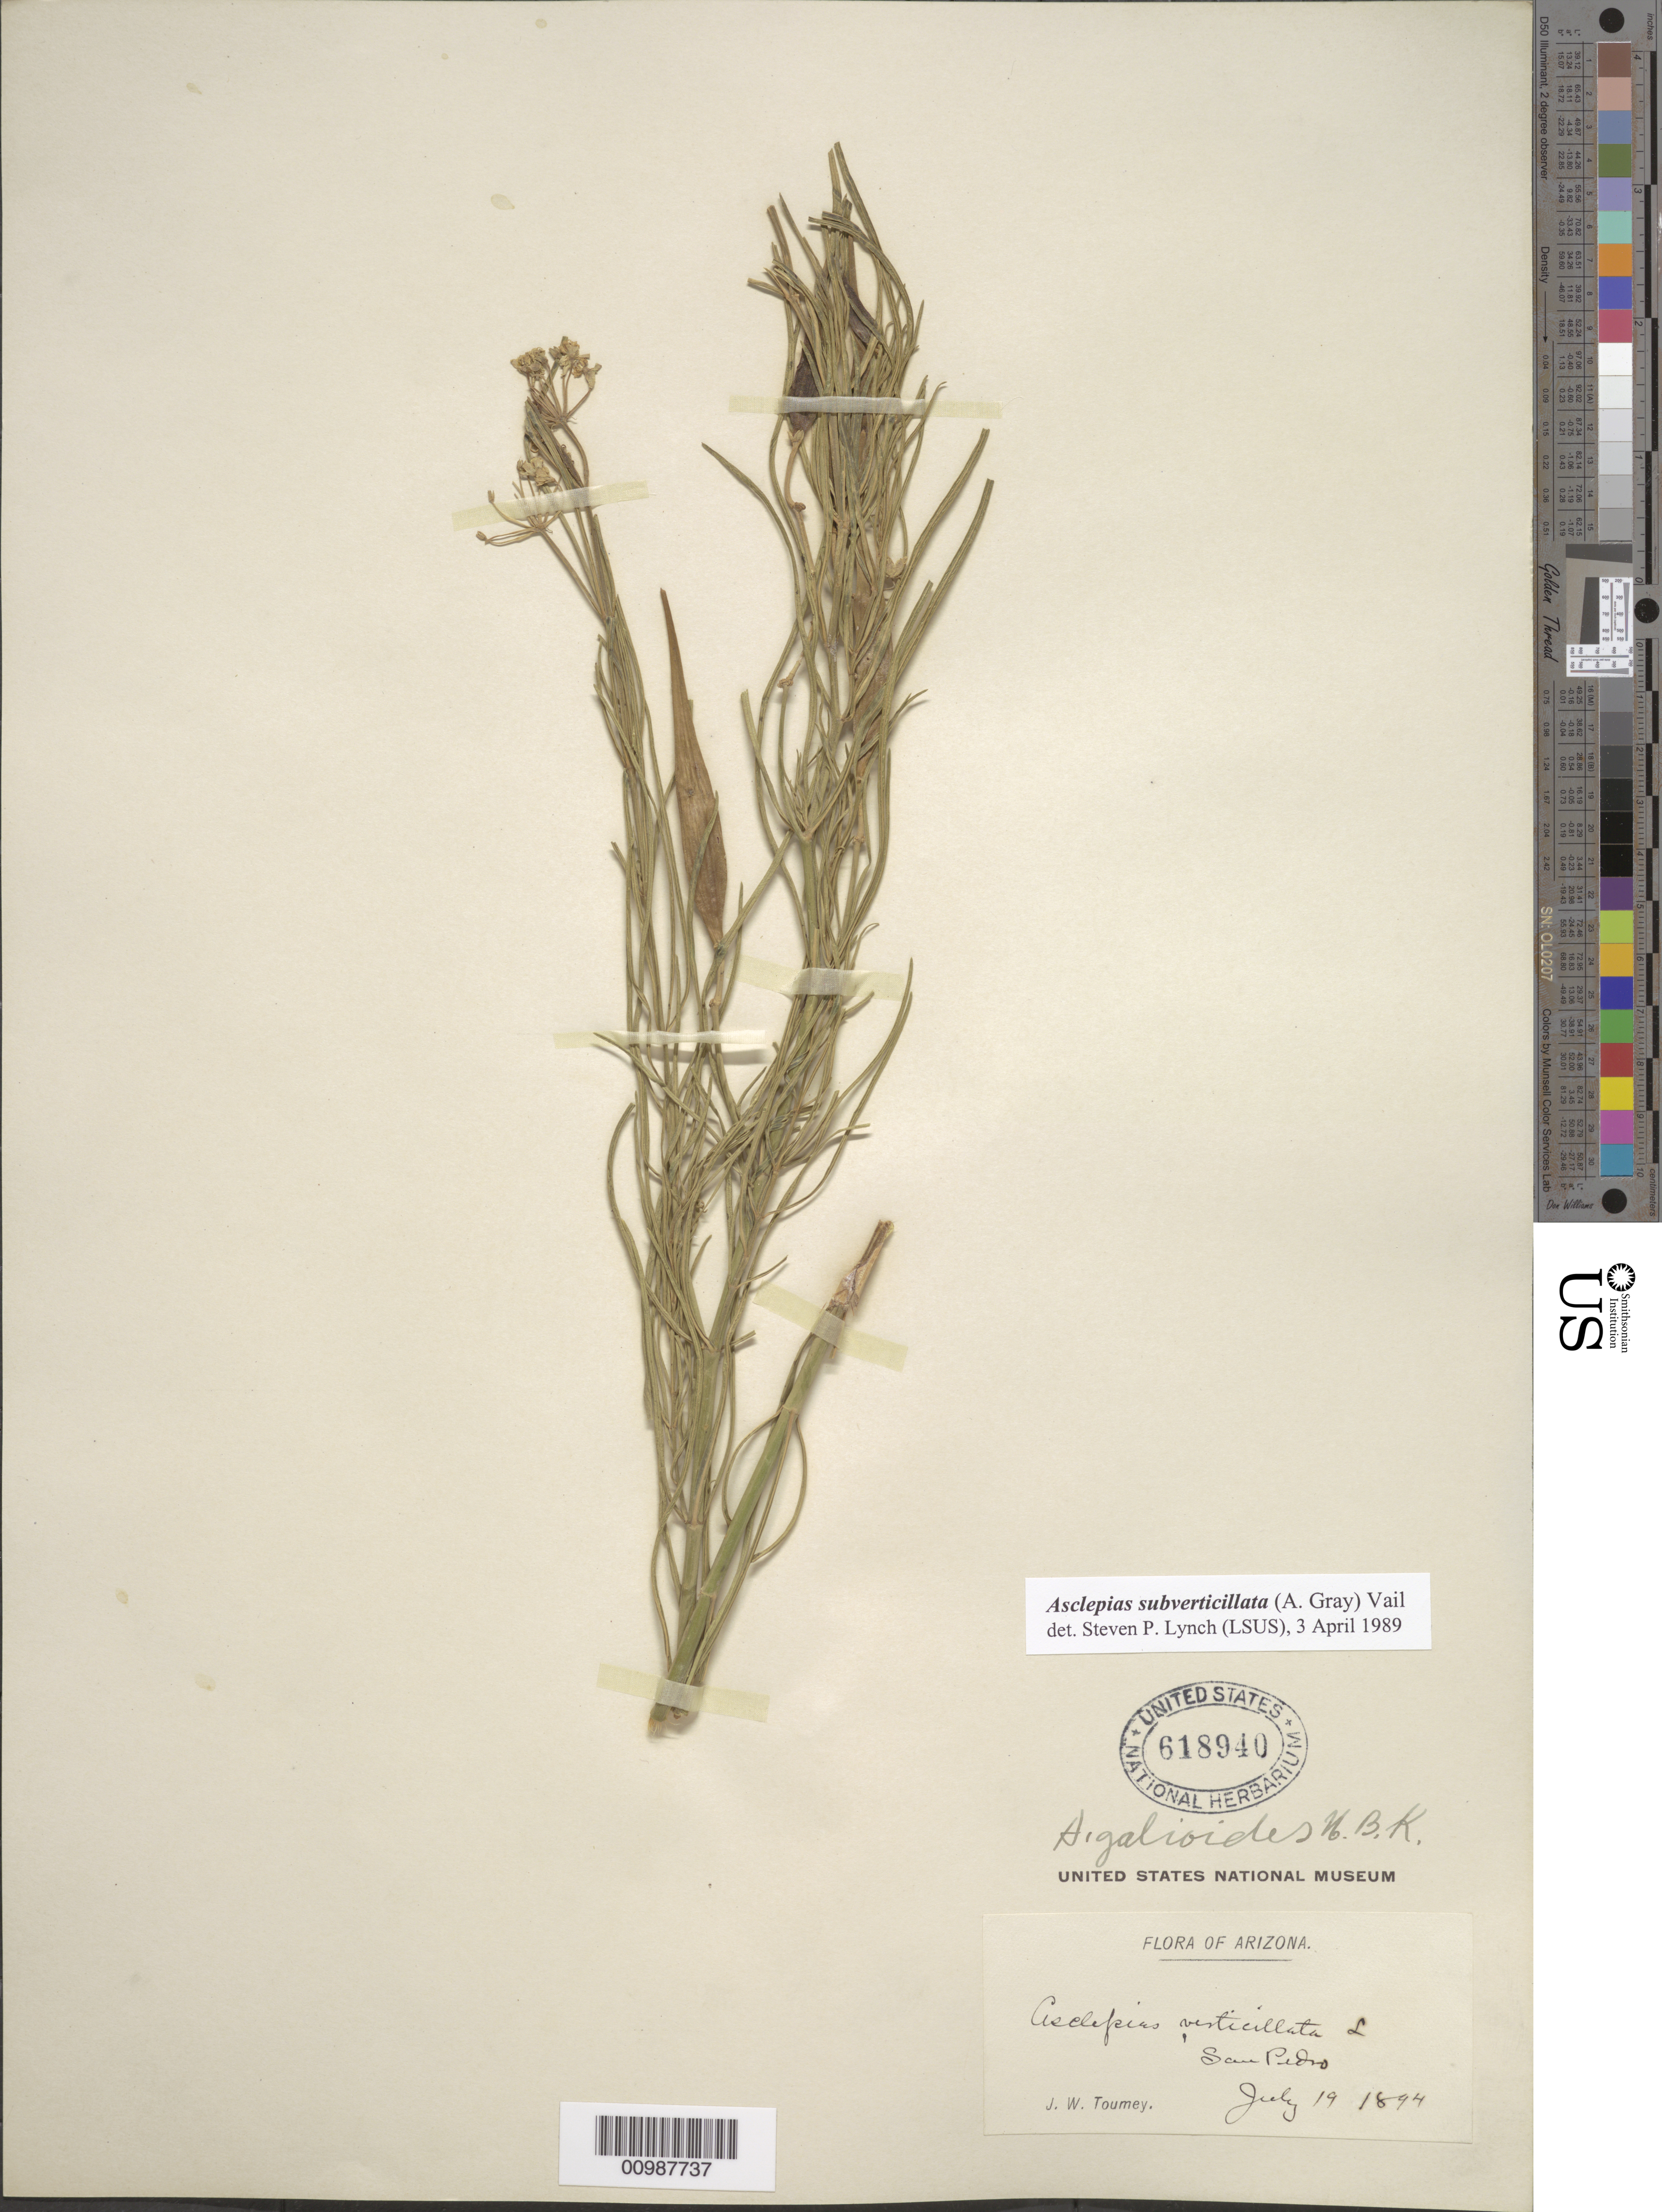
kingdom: Plantae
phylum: Tracheophyta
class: Magnoliopsida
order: Gentianales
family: Apocynaceae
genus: Asclepias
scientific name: Asclepias subverticillata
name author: (A. Gray) Vail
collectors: J. W. Toumey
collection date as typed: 19 Jul 1894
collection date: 1894-07-19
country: United States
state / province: Arizona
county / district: Pima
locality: San Pedro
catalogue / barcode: US 618940